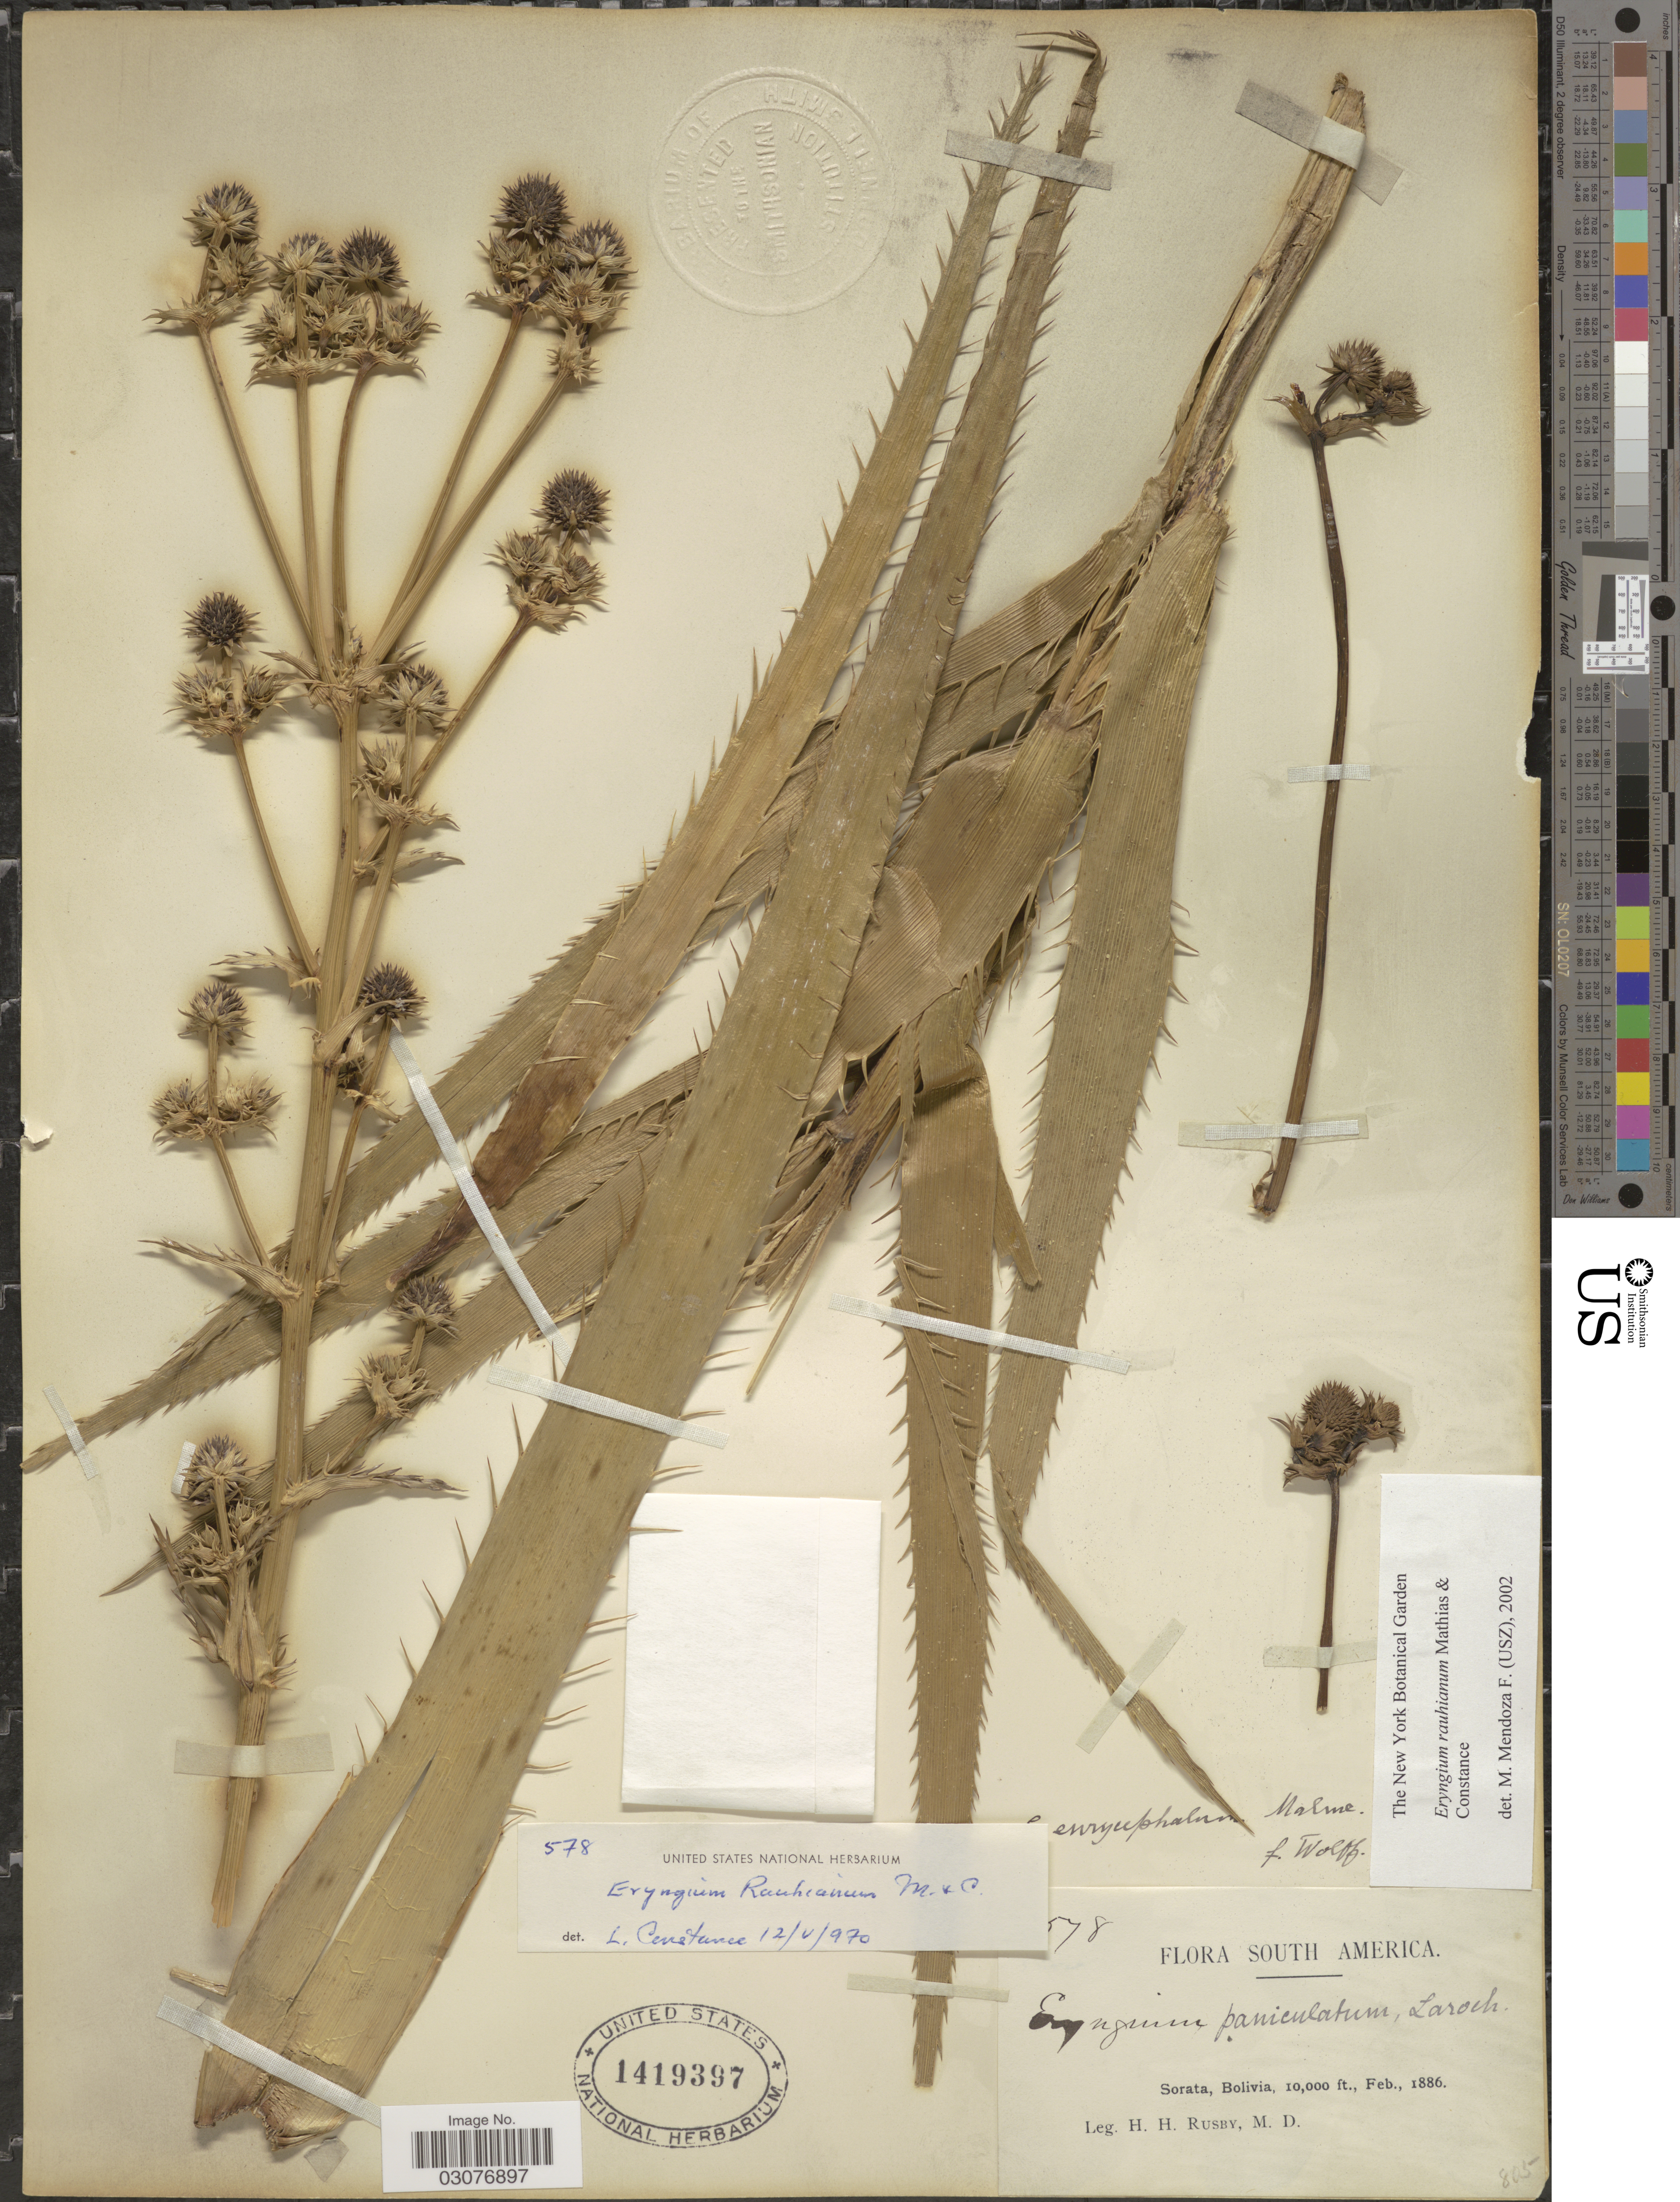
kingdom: Plantae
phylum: Tracheophyta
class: Magnoliopsida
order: Apiales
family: Apiaceae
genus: Eryngium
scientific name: Eryngium rauhianum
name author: Mathias & Constance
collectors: H. H. Rusby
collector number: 578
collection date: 1886-02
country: Bolivia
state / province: La Páz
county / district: Larecaja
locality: Sorata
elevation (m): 3048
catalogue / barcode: US 1419397